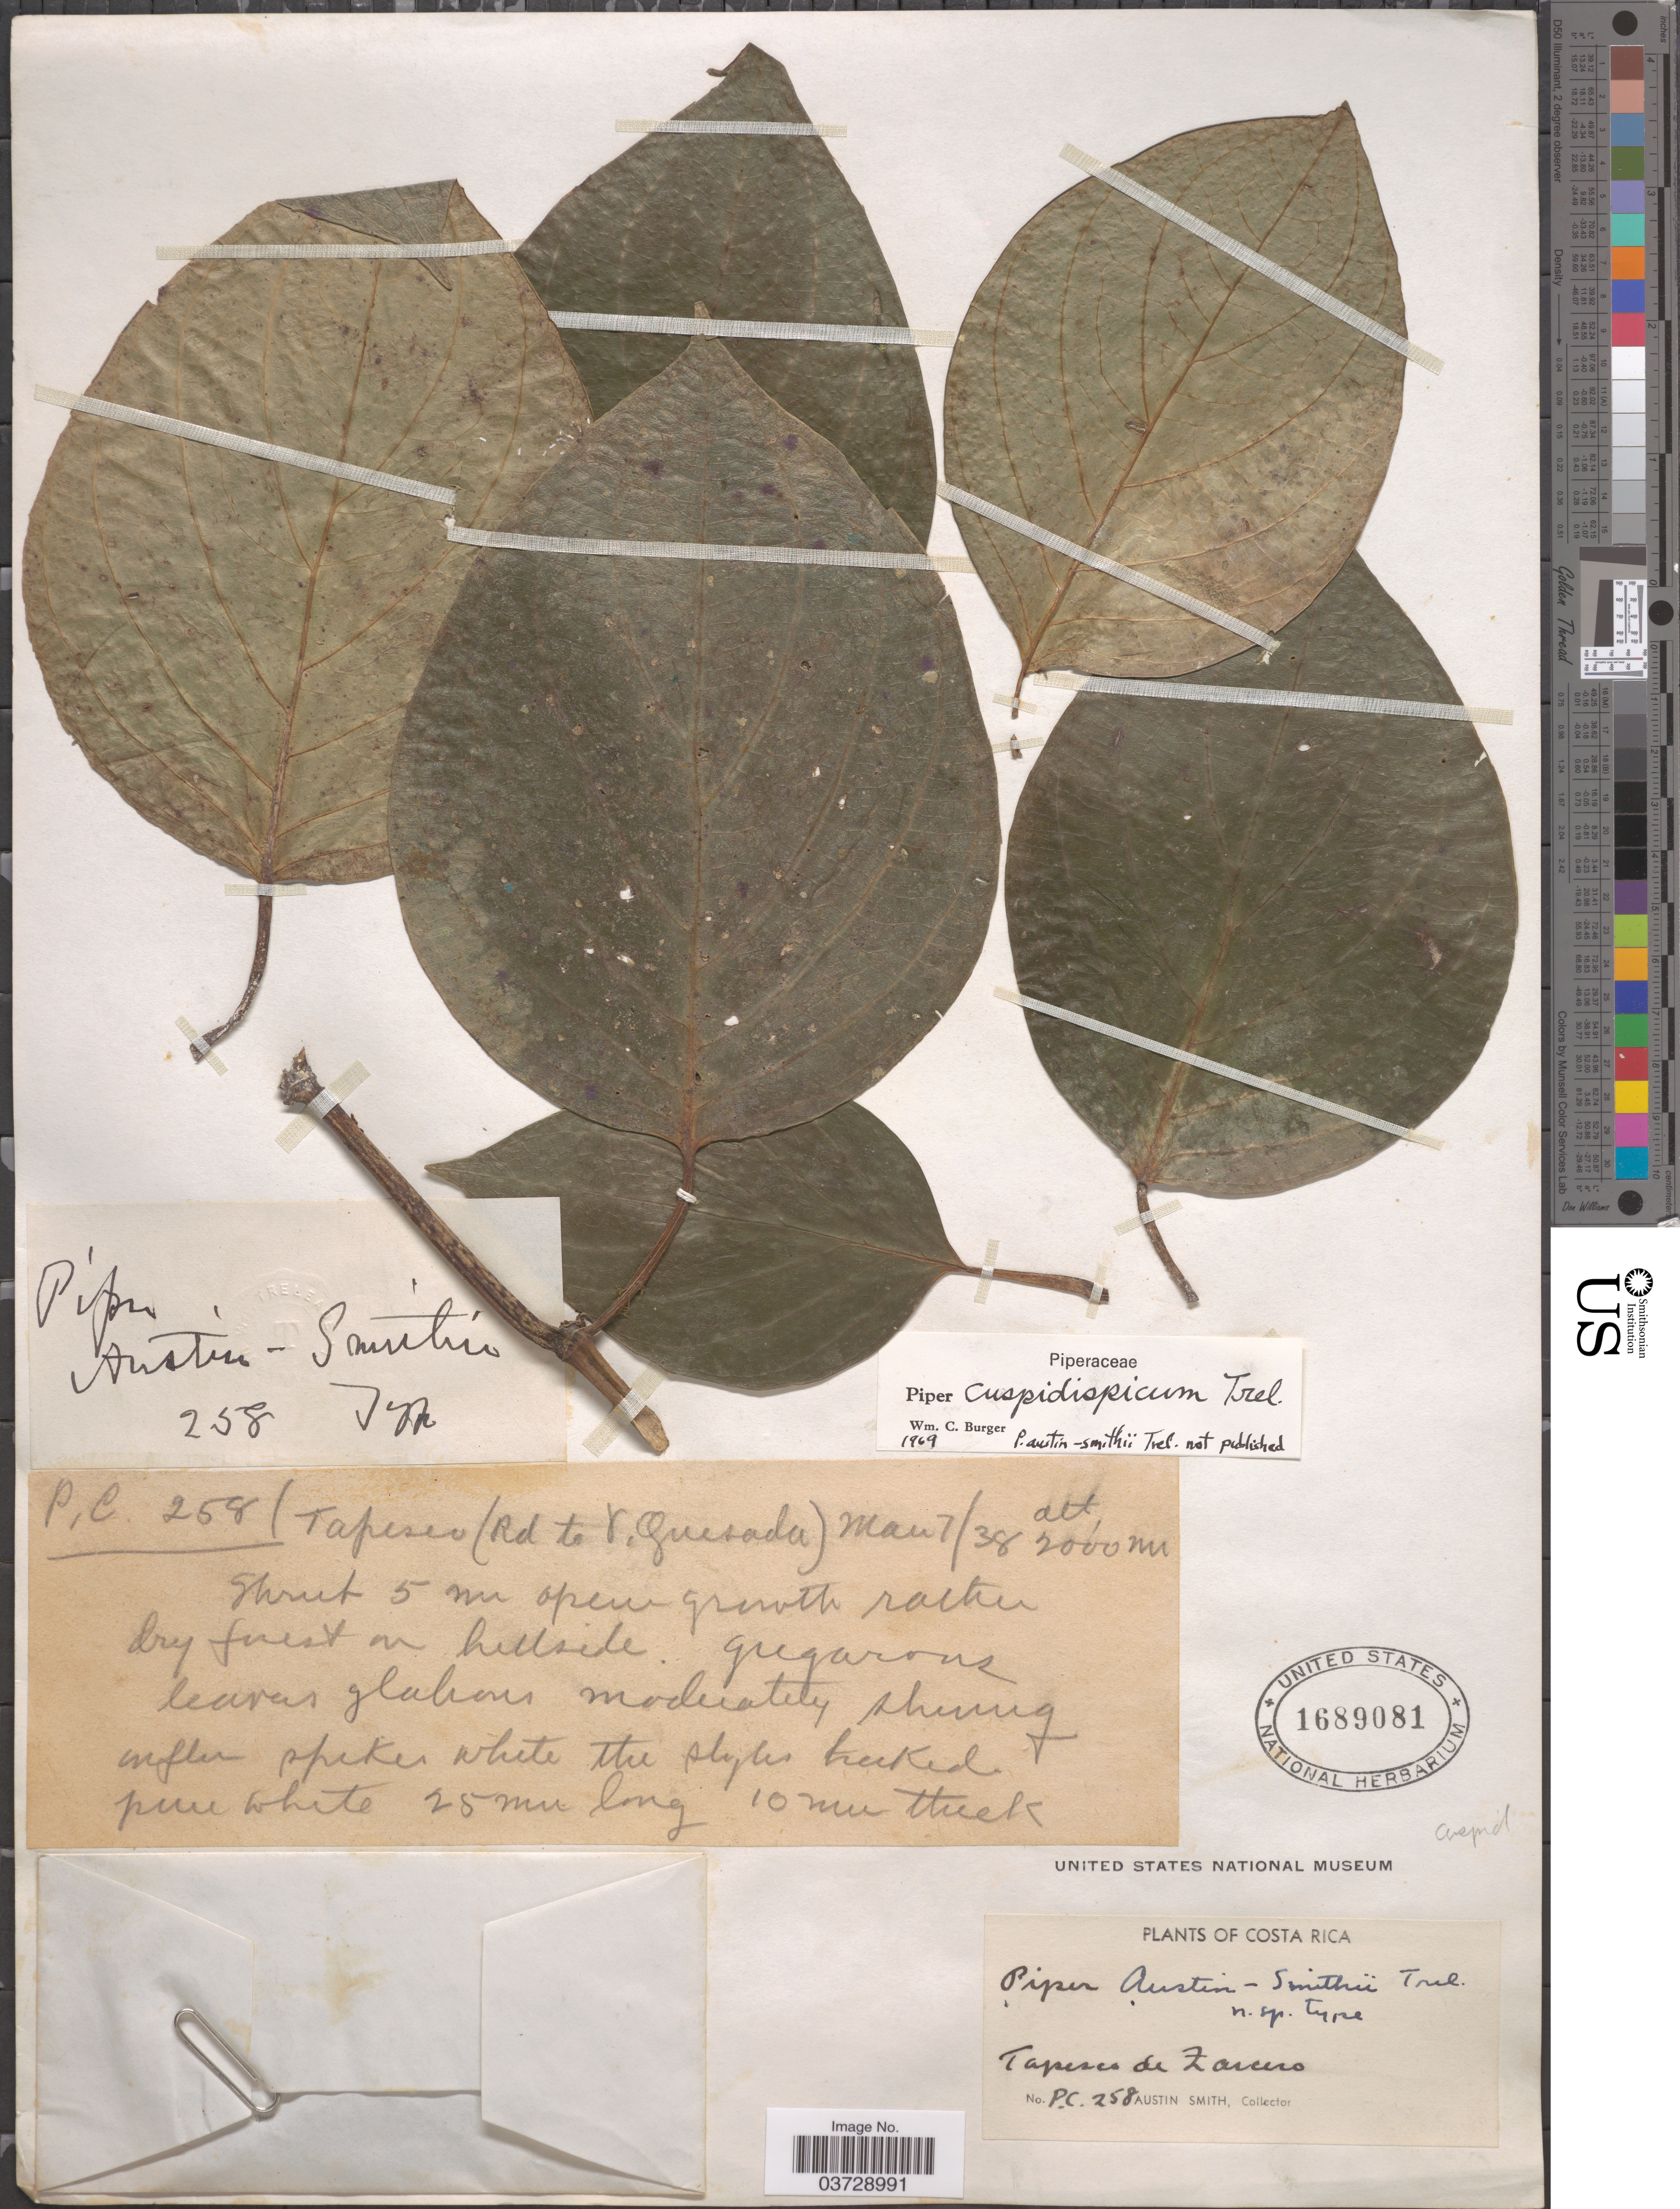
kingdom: Plantae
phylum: Tracheophyta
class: Magnoliopsida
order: Piperales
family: Piperaceae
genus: Piper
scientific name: Piper crassinervium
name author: Kunth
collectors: Aust P. Smith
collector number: P.C.258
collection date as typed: Transcribed d/m/y: 7/5/38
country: Costa Rica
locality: Tapesco de Zarcero. Tapesco (Rd to V. Quesada). On hillside.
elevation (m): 2000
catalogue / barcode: US 1689081